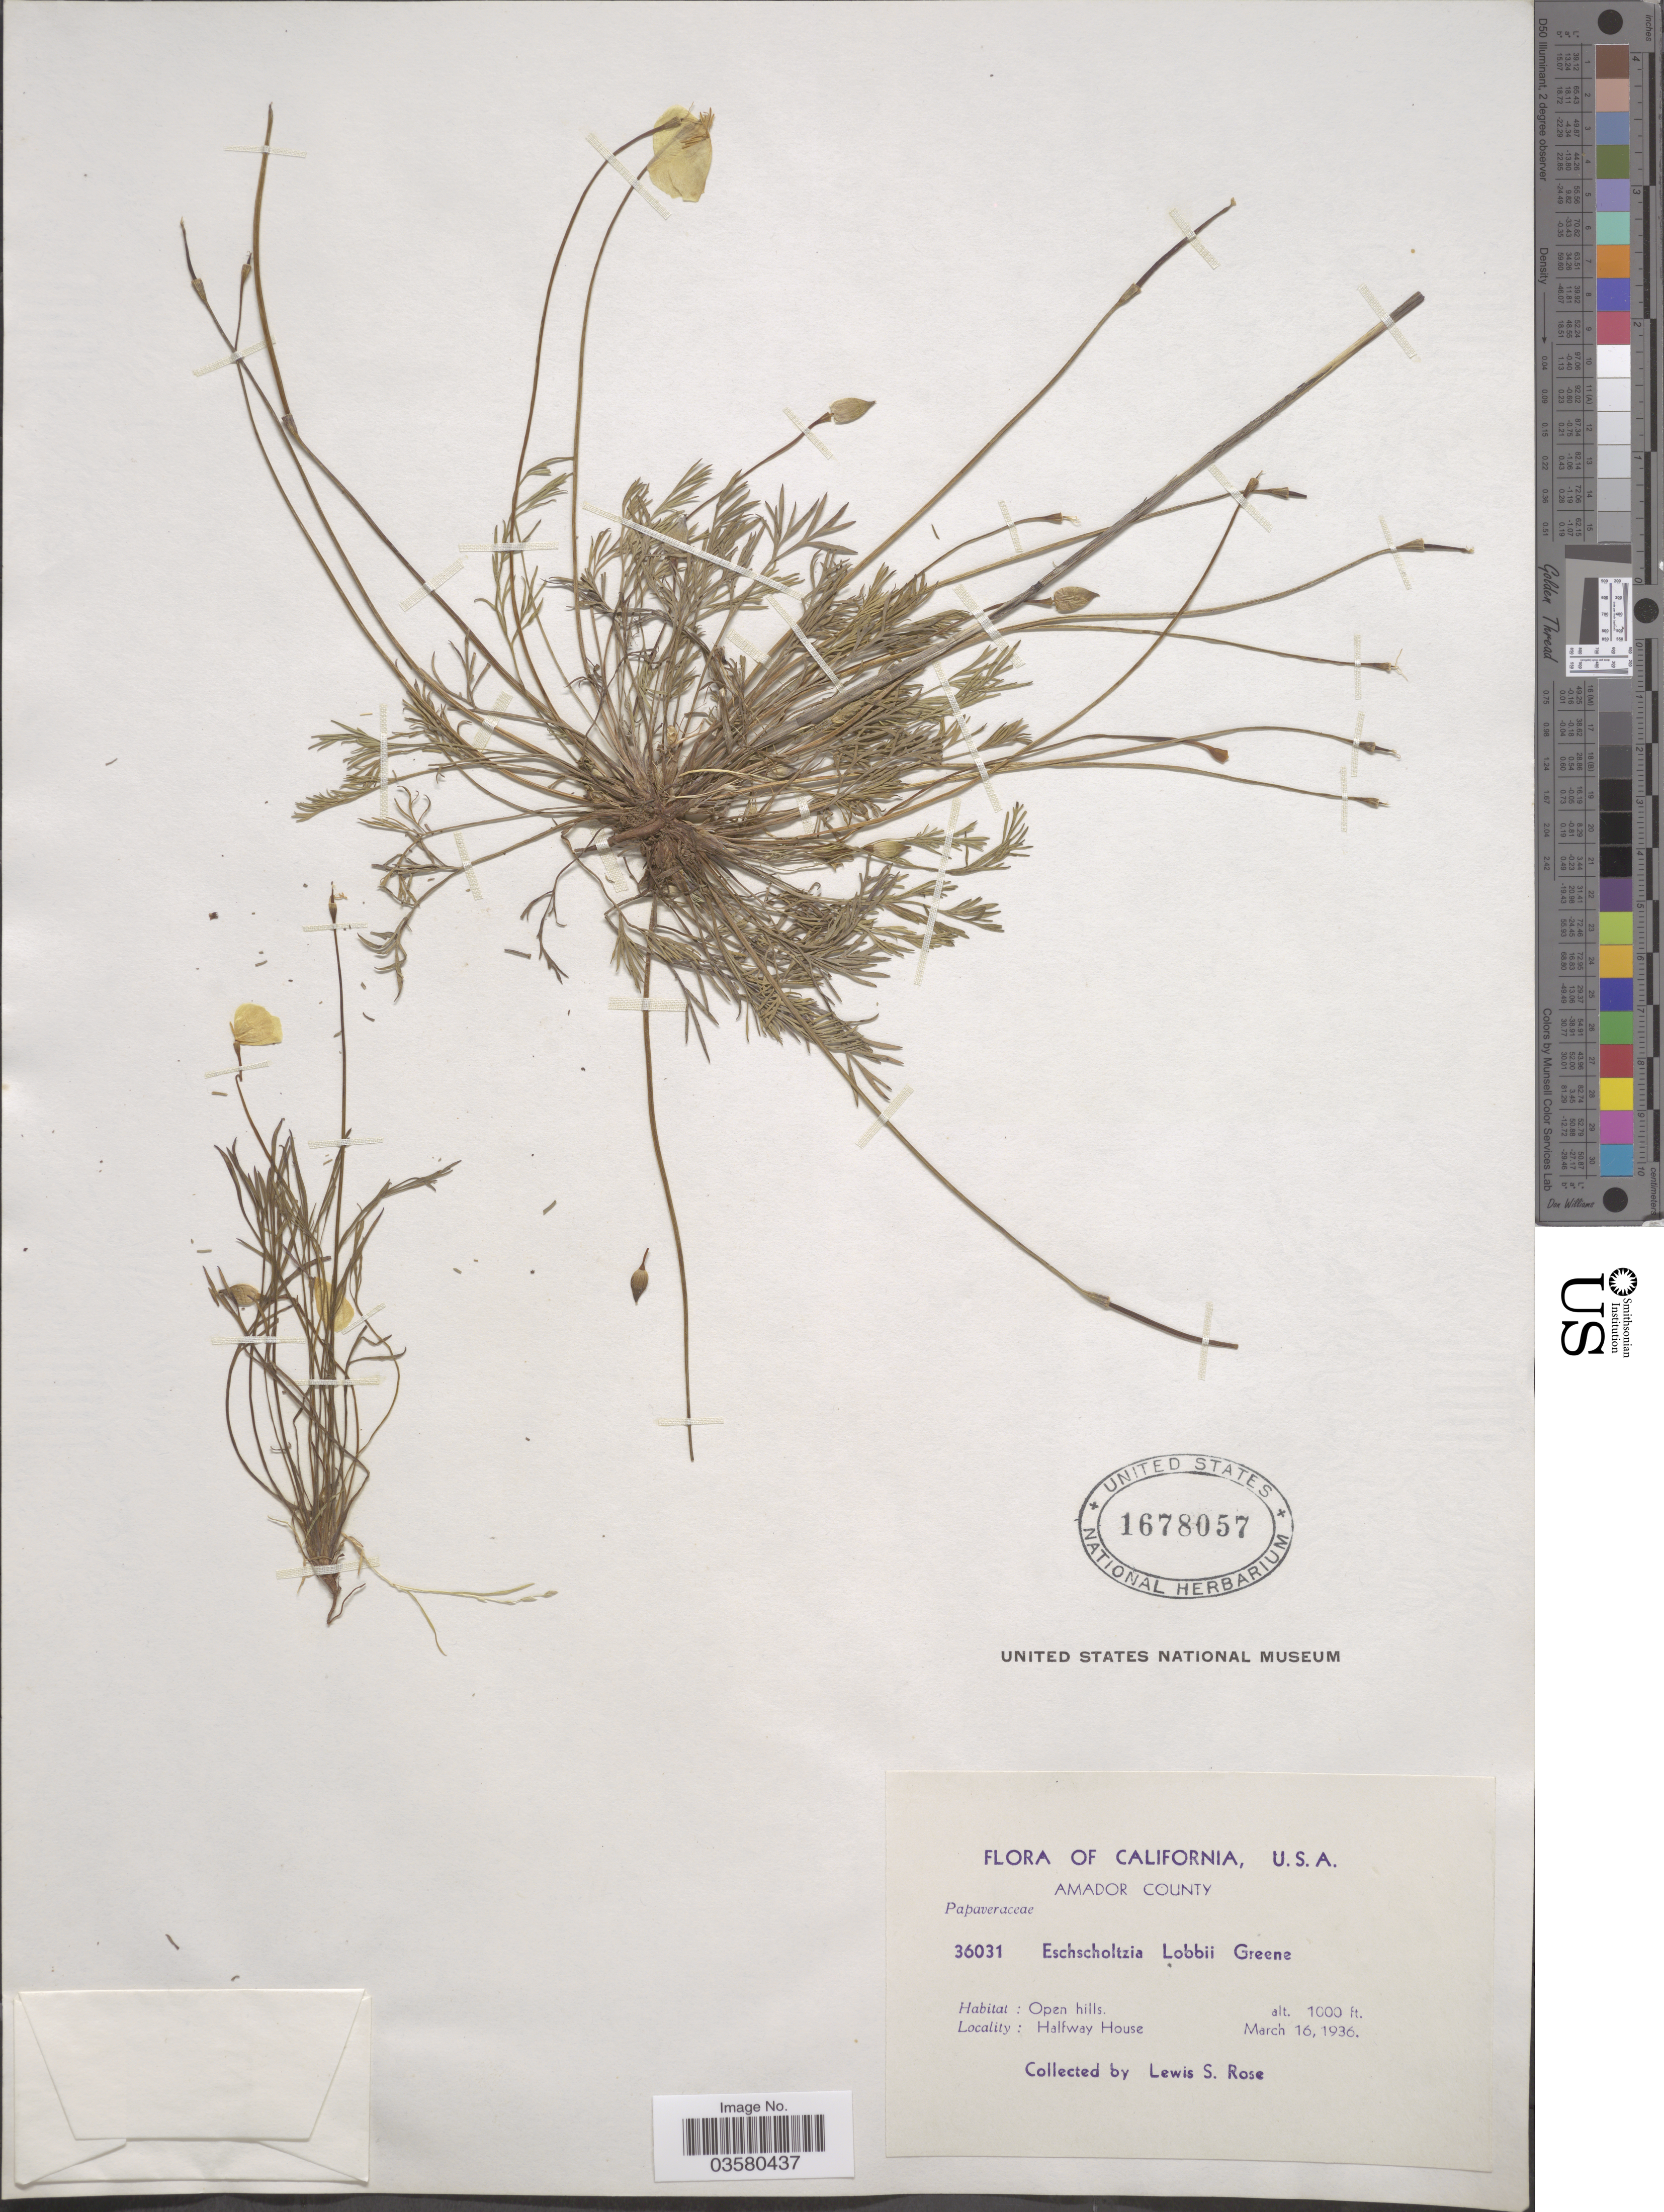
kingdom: Plantae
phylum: Tracheophyta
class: Magnoliopsida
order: Ranunculales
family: Papaveraceae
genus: Eschscholzia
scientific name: Eschscholzia lobbii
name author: Greene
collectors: L. S. Rose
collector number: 36031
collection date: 1936-03-16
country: United States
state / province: California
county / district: Amador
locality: Amador County. Halfway House.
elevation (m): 305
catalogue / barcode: US 1678057